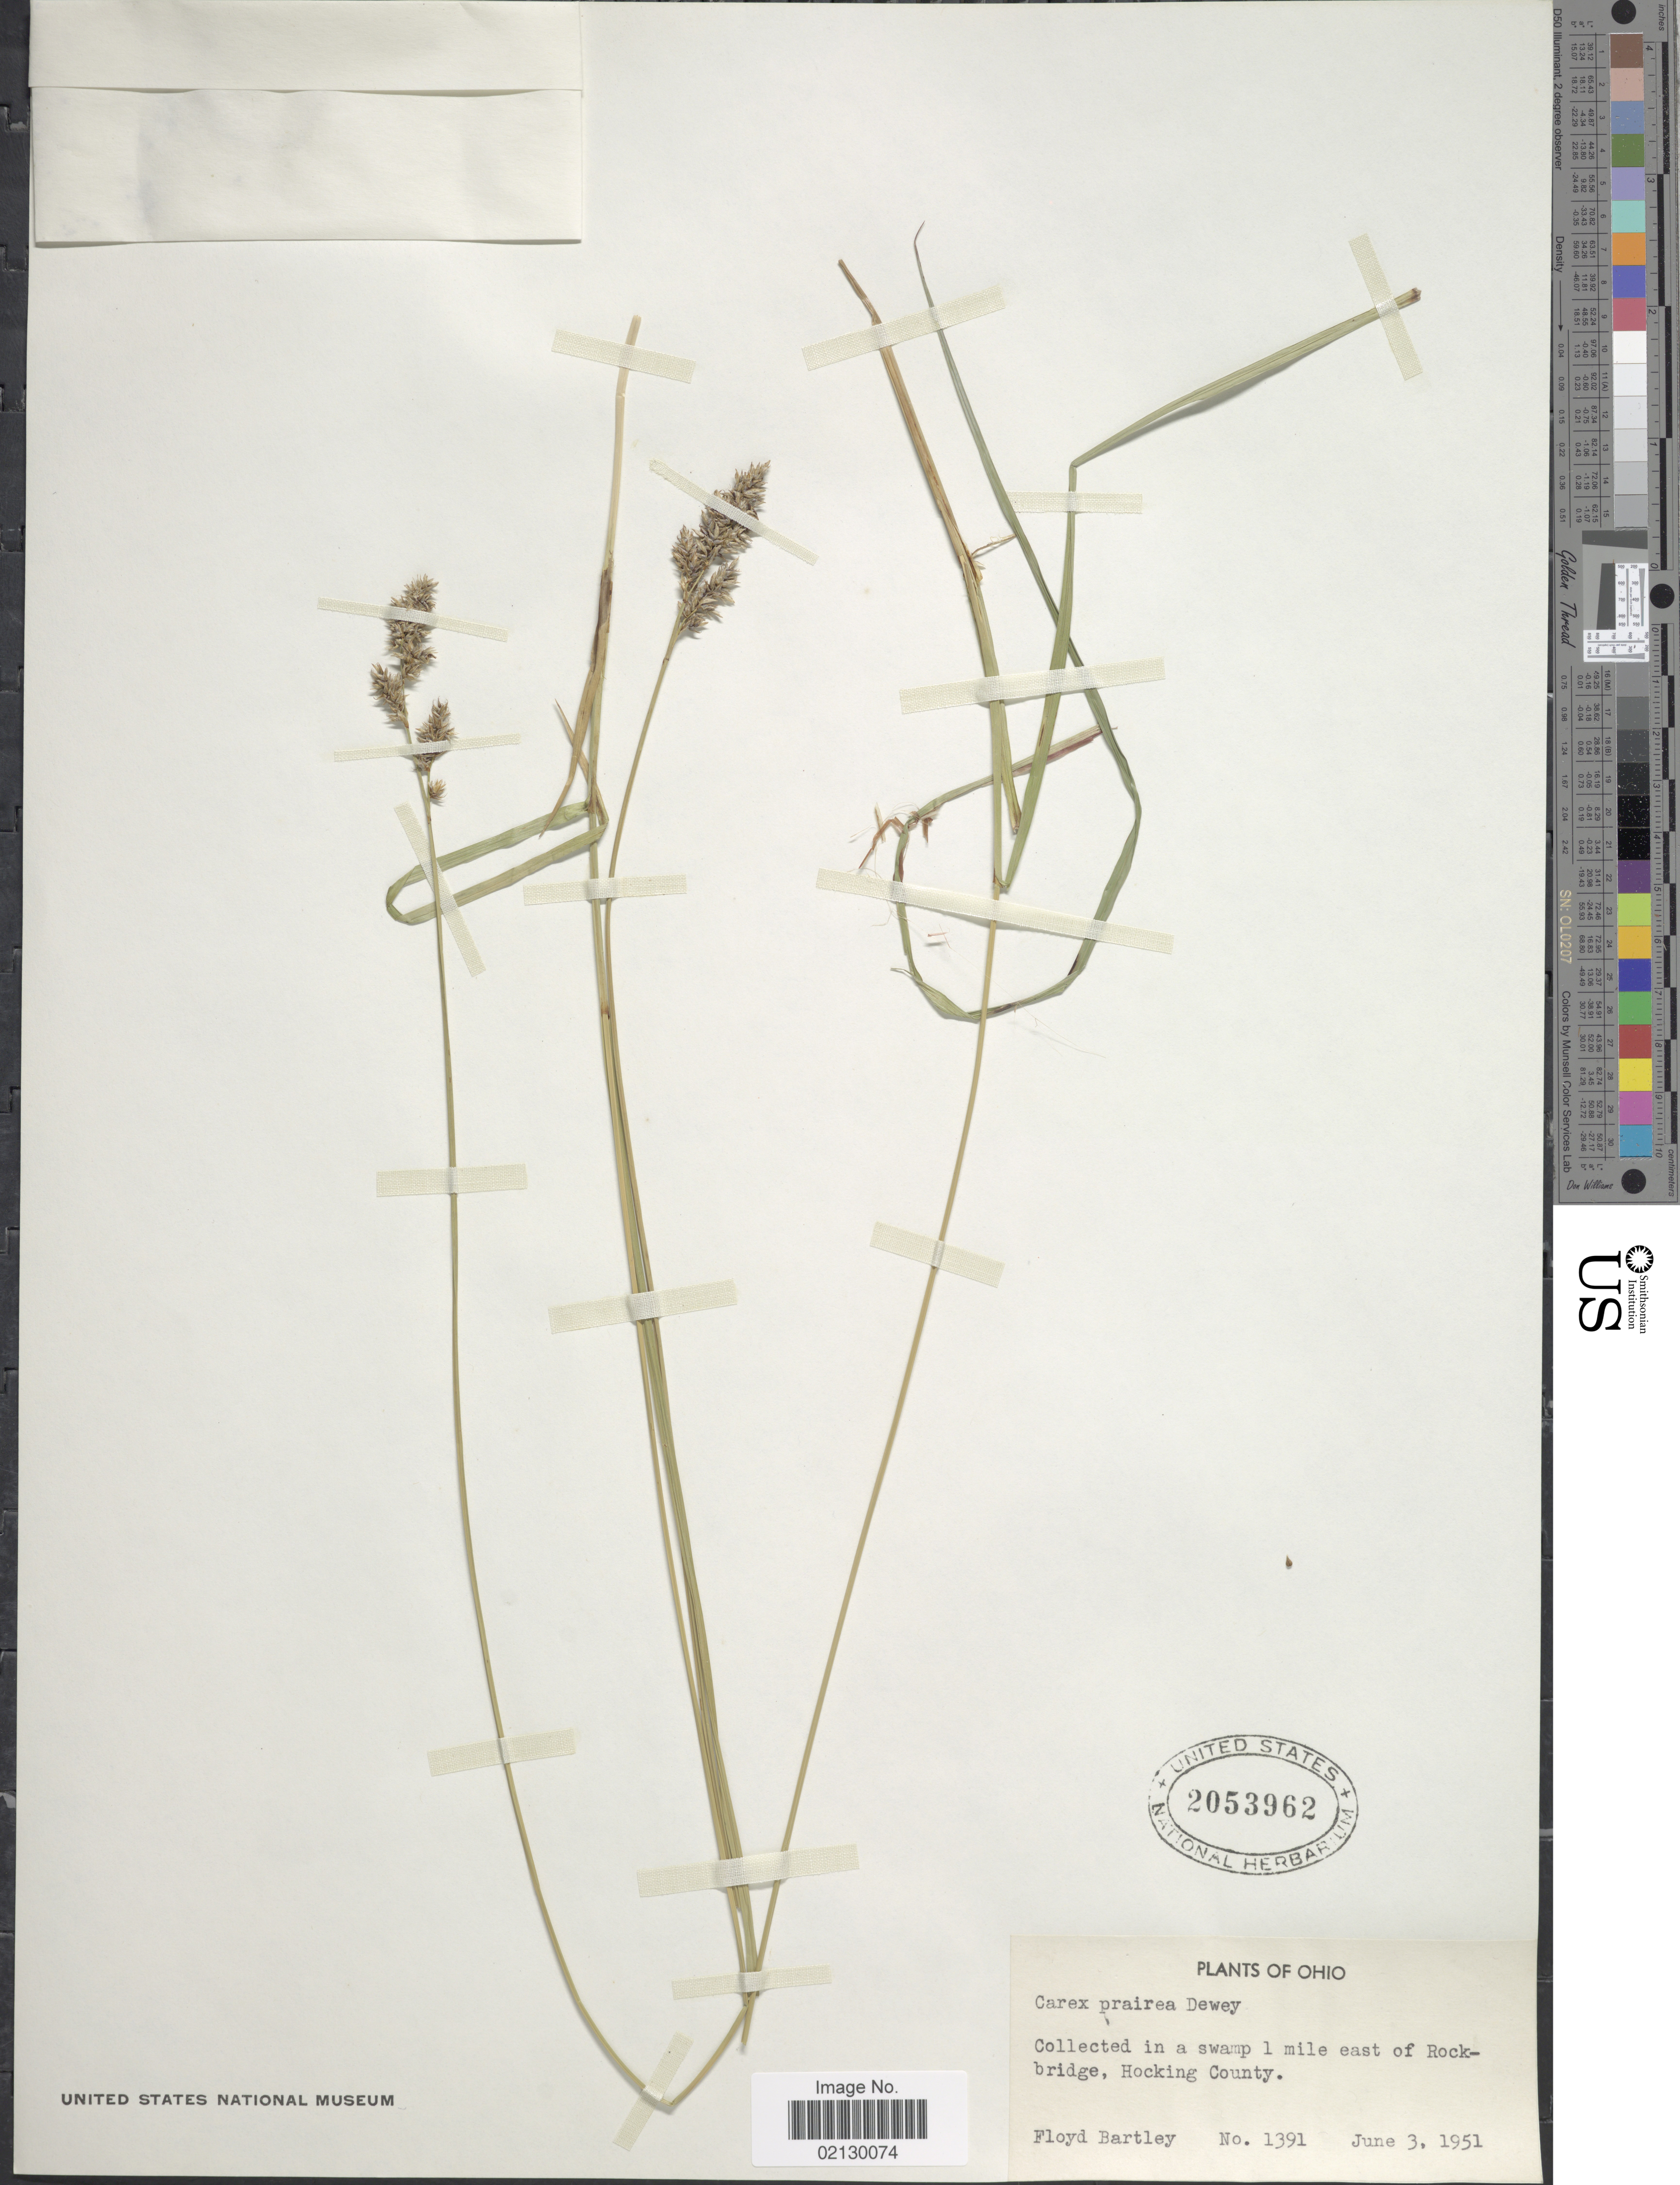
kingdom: Plantae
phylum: Tracheophyta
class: Liliopsida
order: Poales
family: Cyperaceae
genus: Carex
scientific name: Carex prairea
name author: Dewey ex Alph. Wood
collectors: F. Bartley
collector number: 1391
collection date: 1951-06-03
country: United States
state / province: Ohio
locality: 1 mile east of Rockbridge, Hocking County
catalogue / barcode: US 2053962